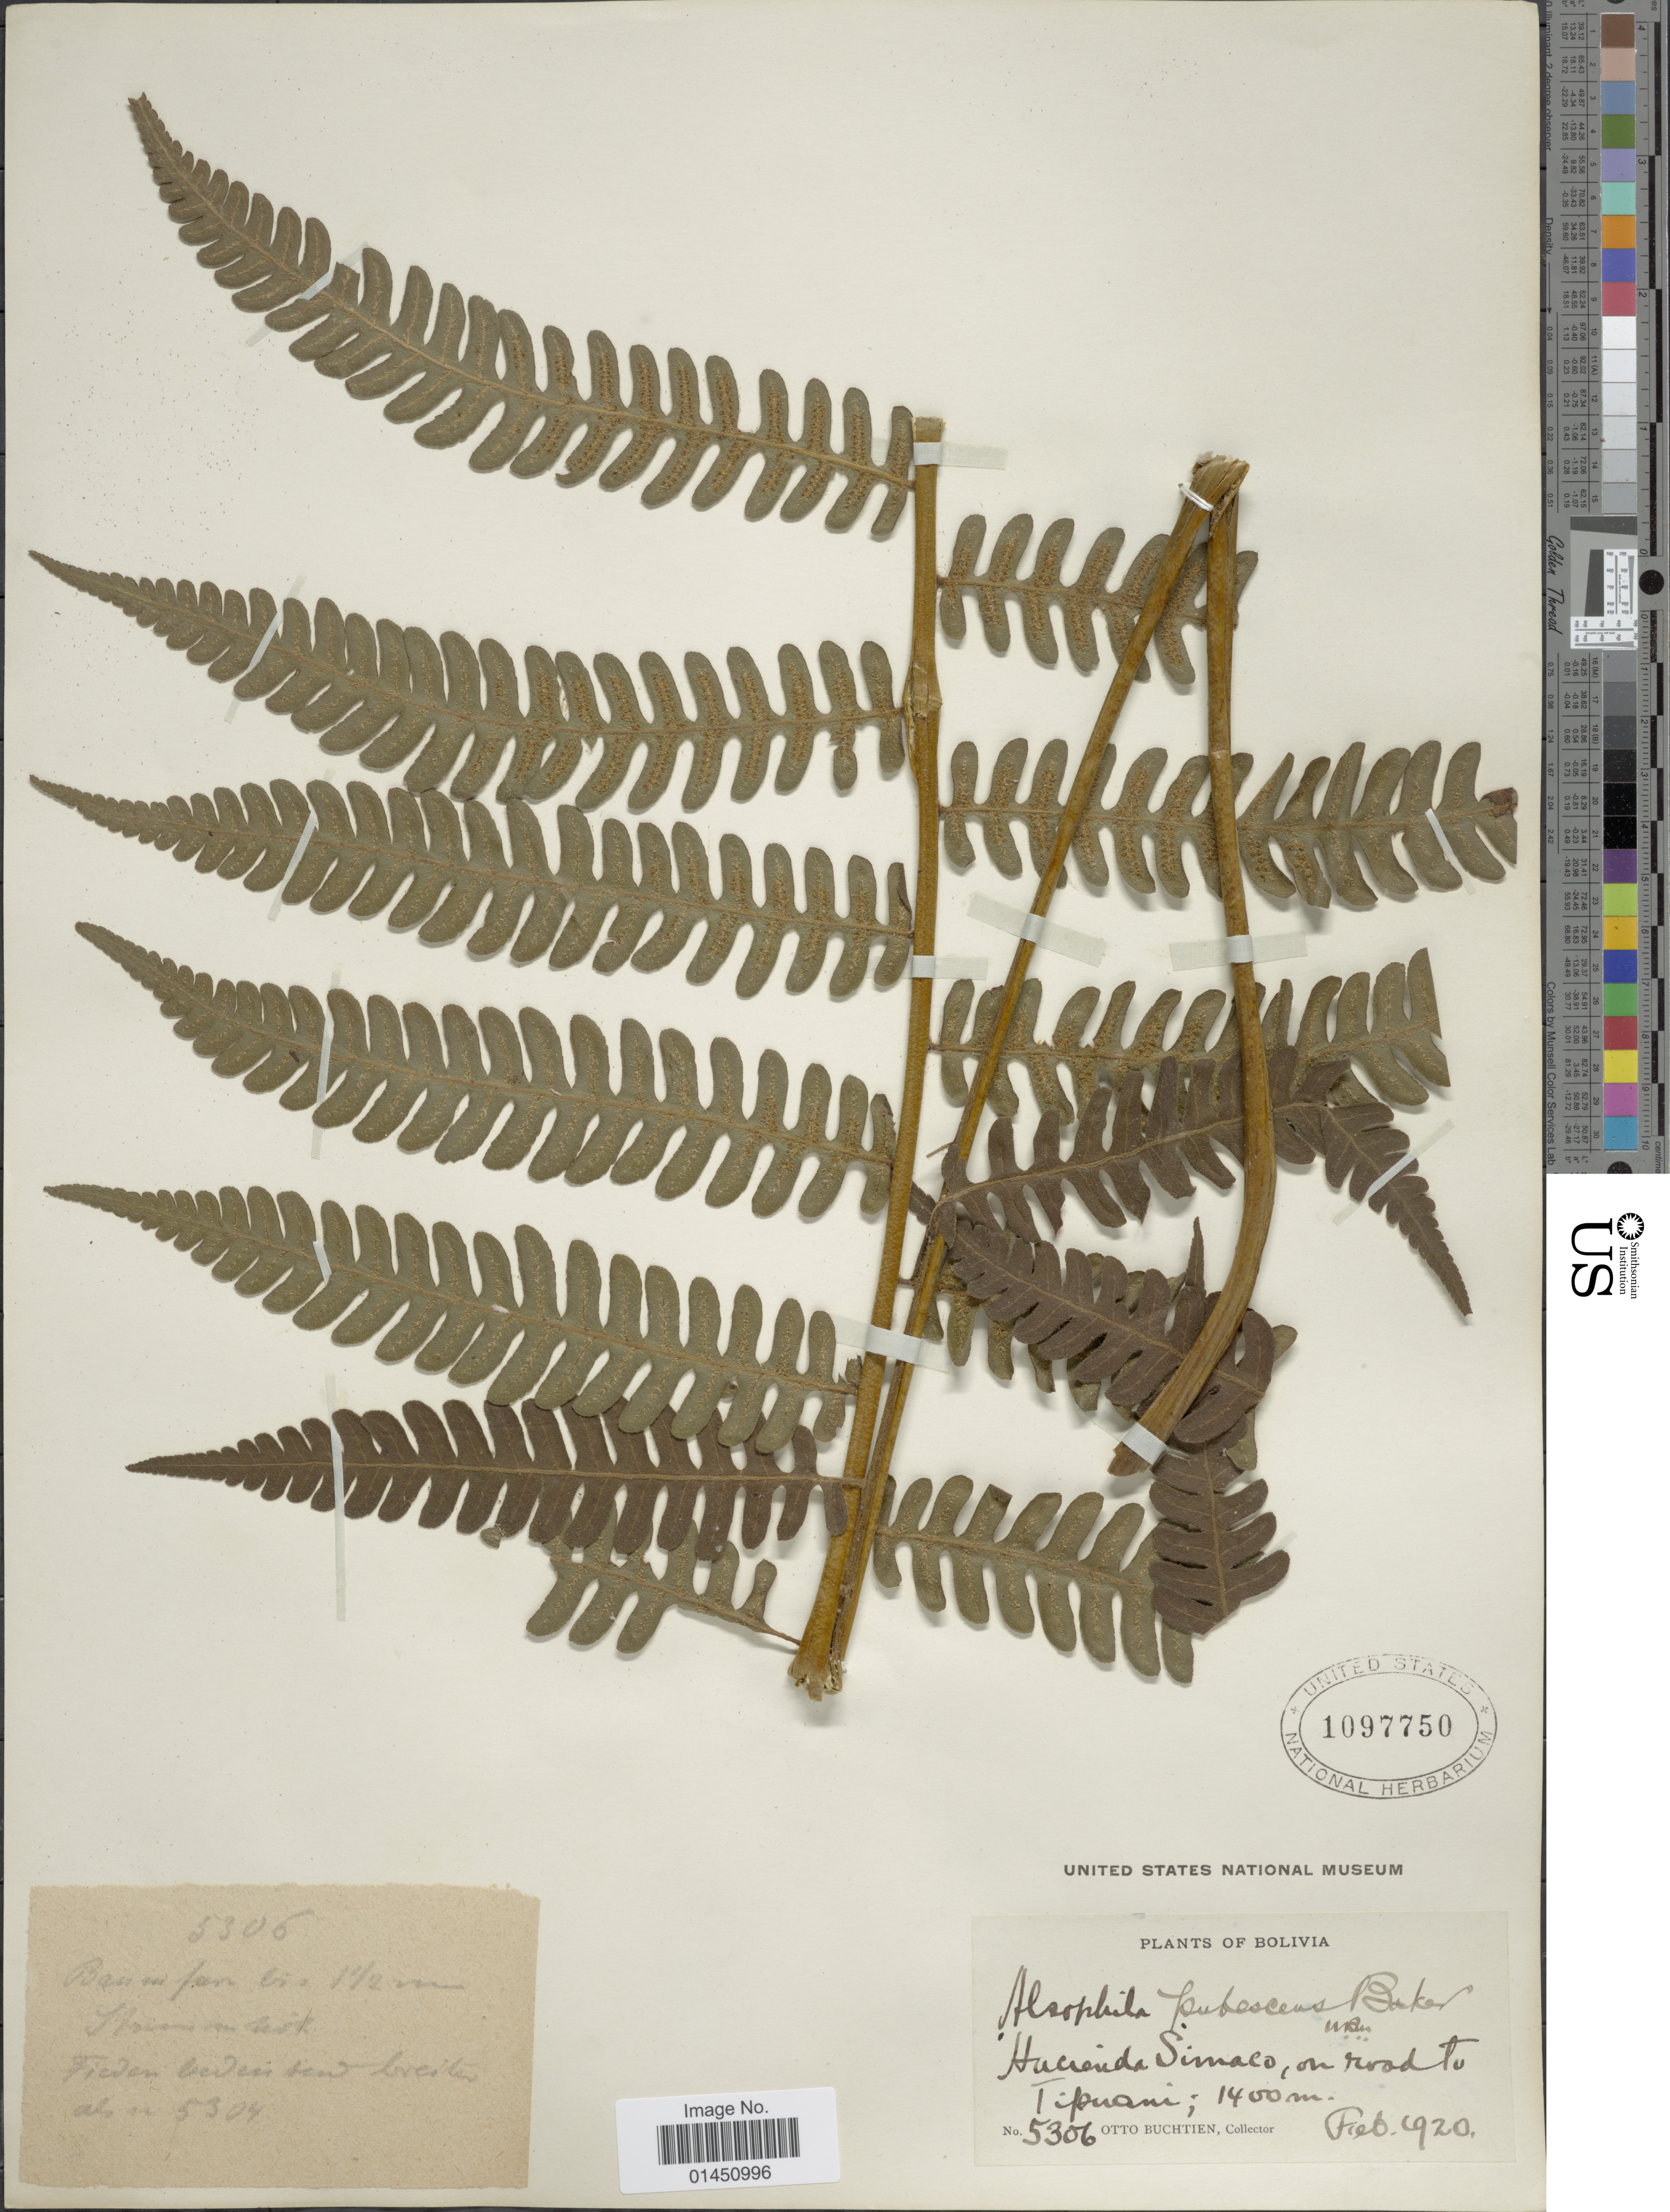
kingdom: Plantae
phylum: Tracheophyta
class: Polypodiopsida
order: Cyatheales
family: Cyatheaceae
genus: Cyathea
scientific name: Cyathea bipinnatifida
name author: (Baker) Domin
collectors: O. Buchtien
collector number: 5306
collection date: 1920-02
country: Bolivia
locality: Hacienda Simaco, on road to Tipuani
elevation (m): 1400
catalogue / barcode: US 1097750